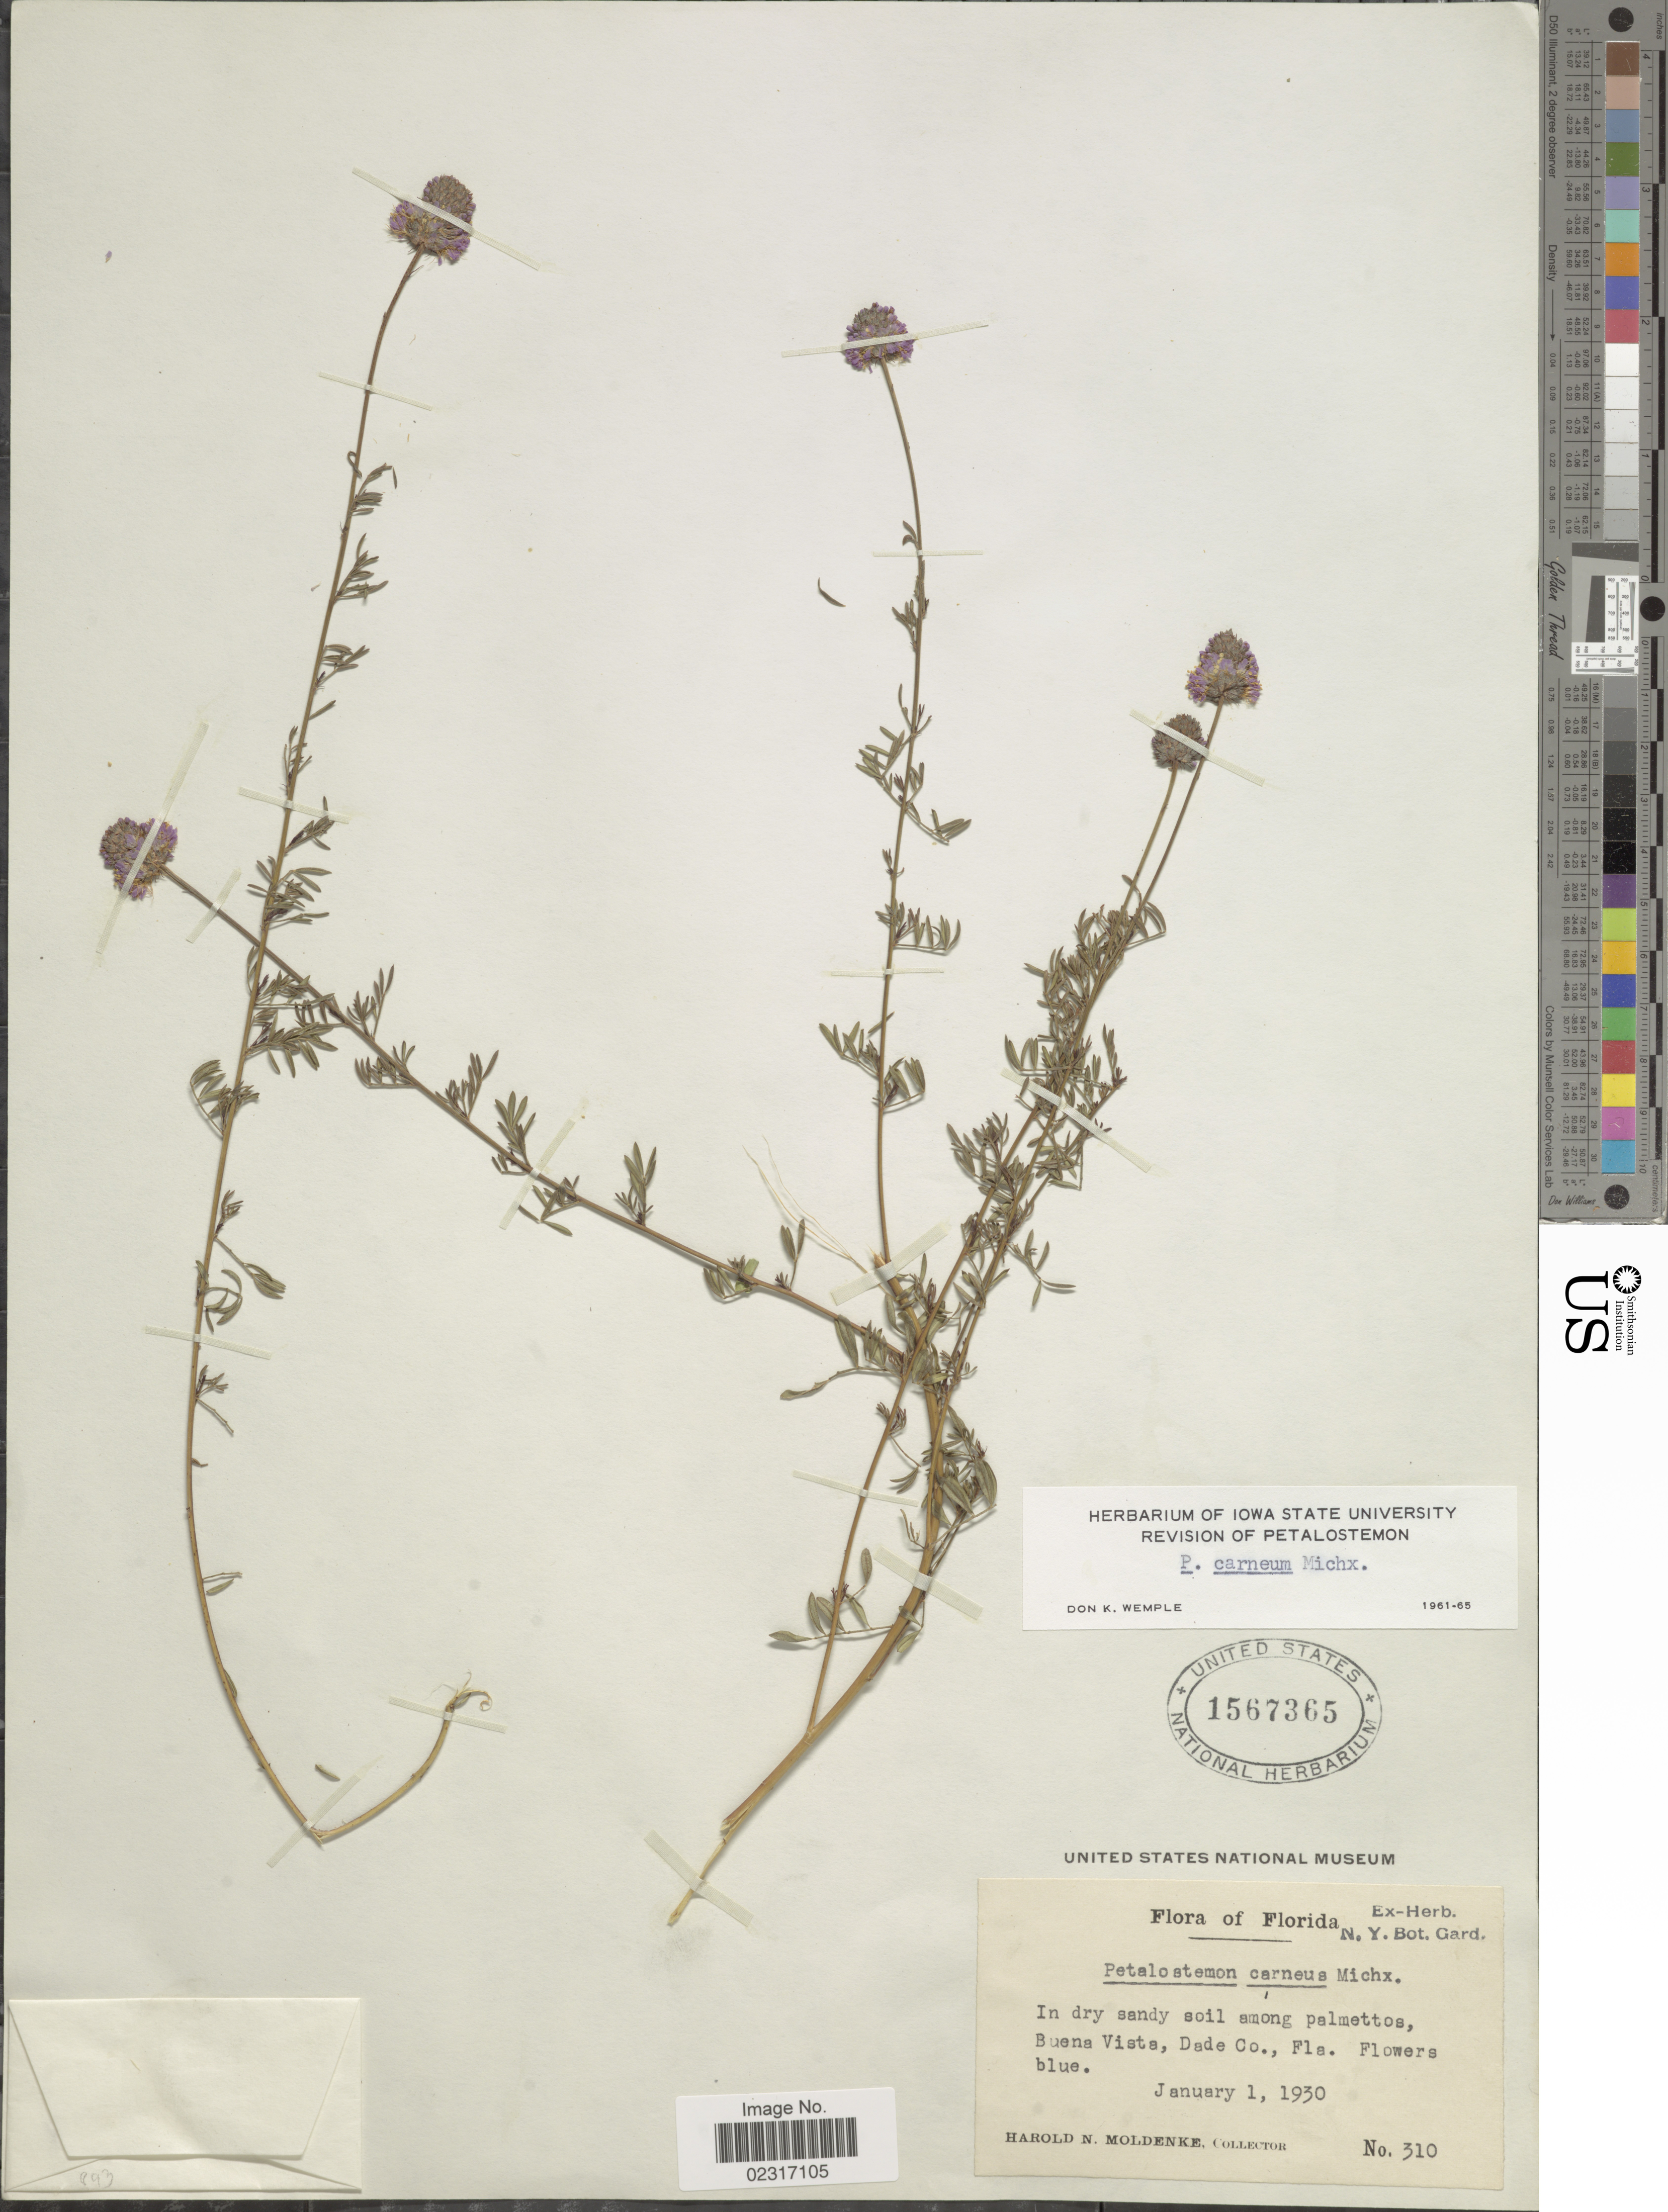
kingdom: Plantae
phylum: Tracheophyta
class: Magnoliopsida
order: Fabales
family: Fabaceae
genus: Dalea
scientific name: Dalea carnea var. carnea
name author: (Michx.) Poir.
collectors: H. N. Moldenke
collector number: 310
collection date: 1930-01-01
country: United States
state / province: Florida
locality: Buena Vista, Dade Co., Fla.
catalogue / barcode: US 1567365